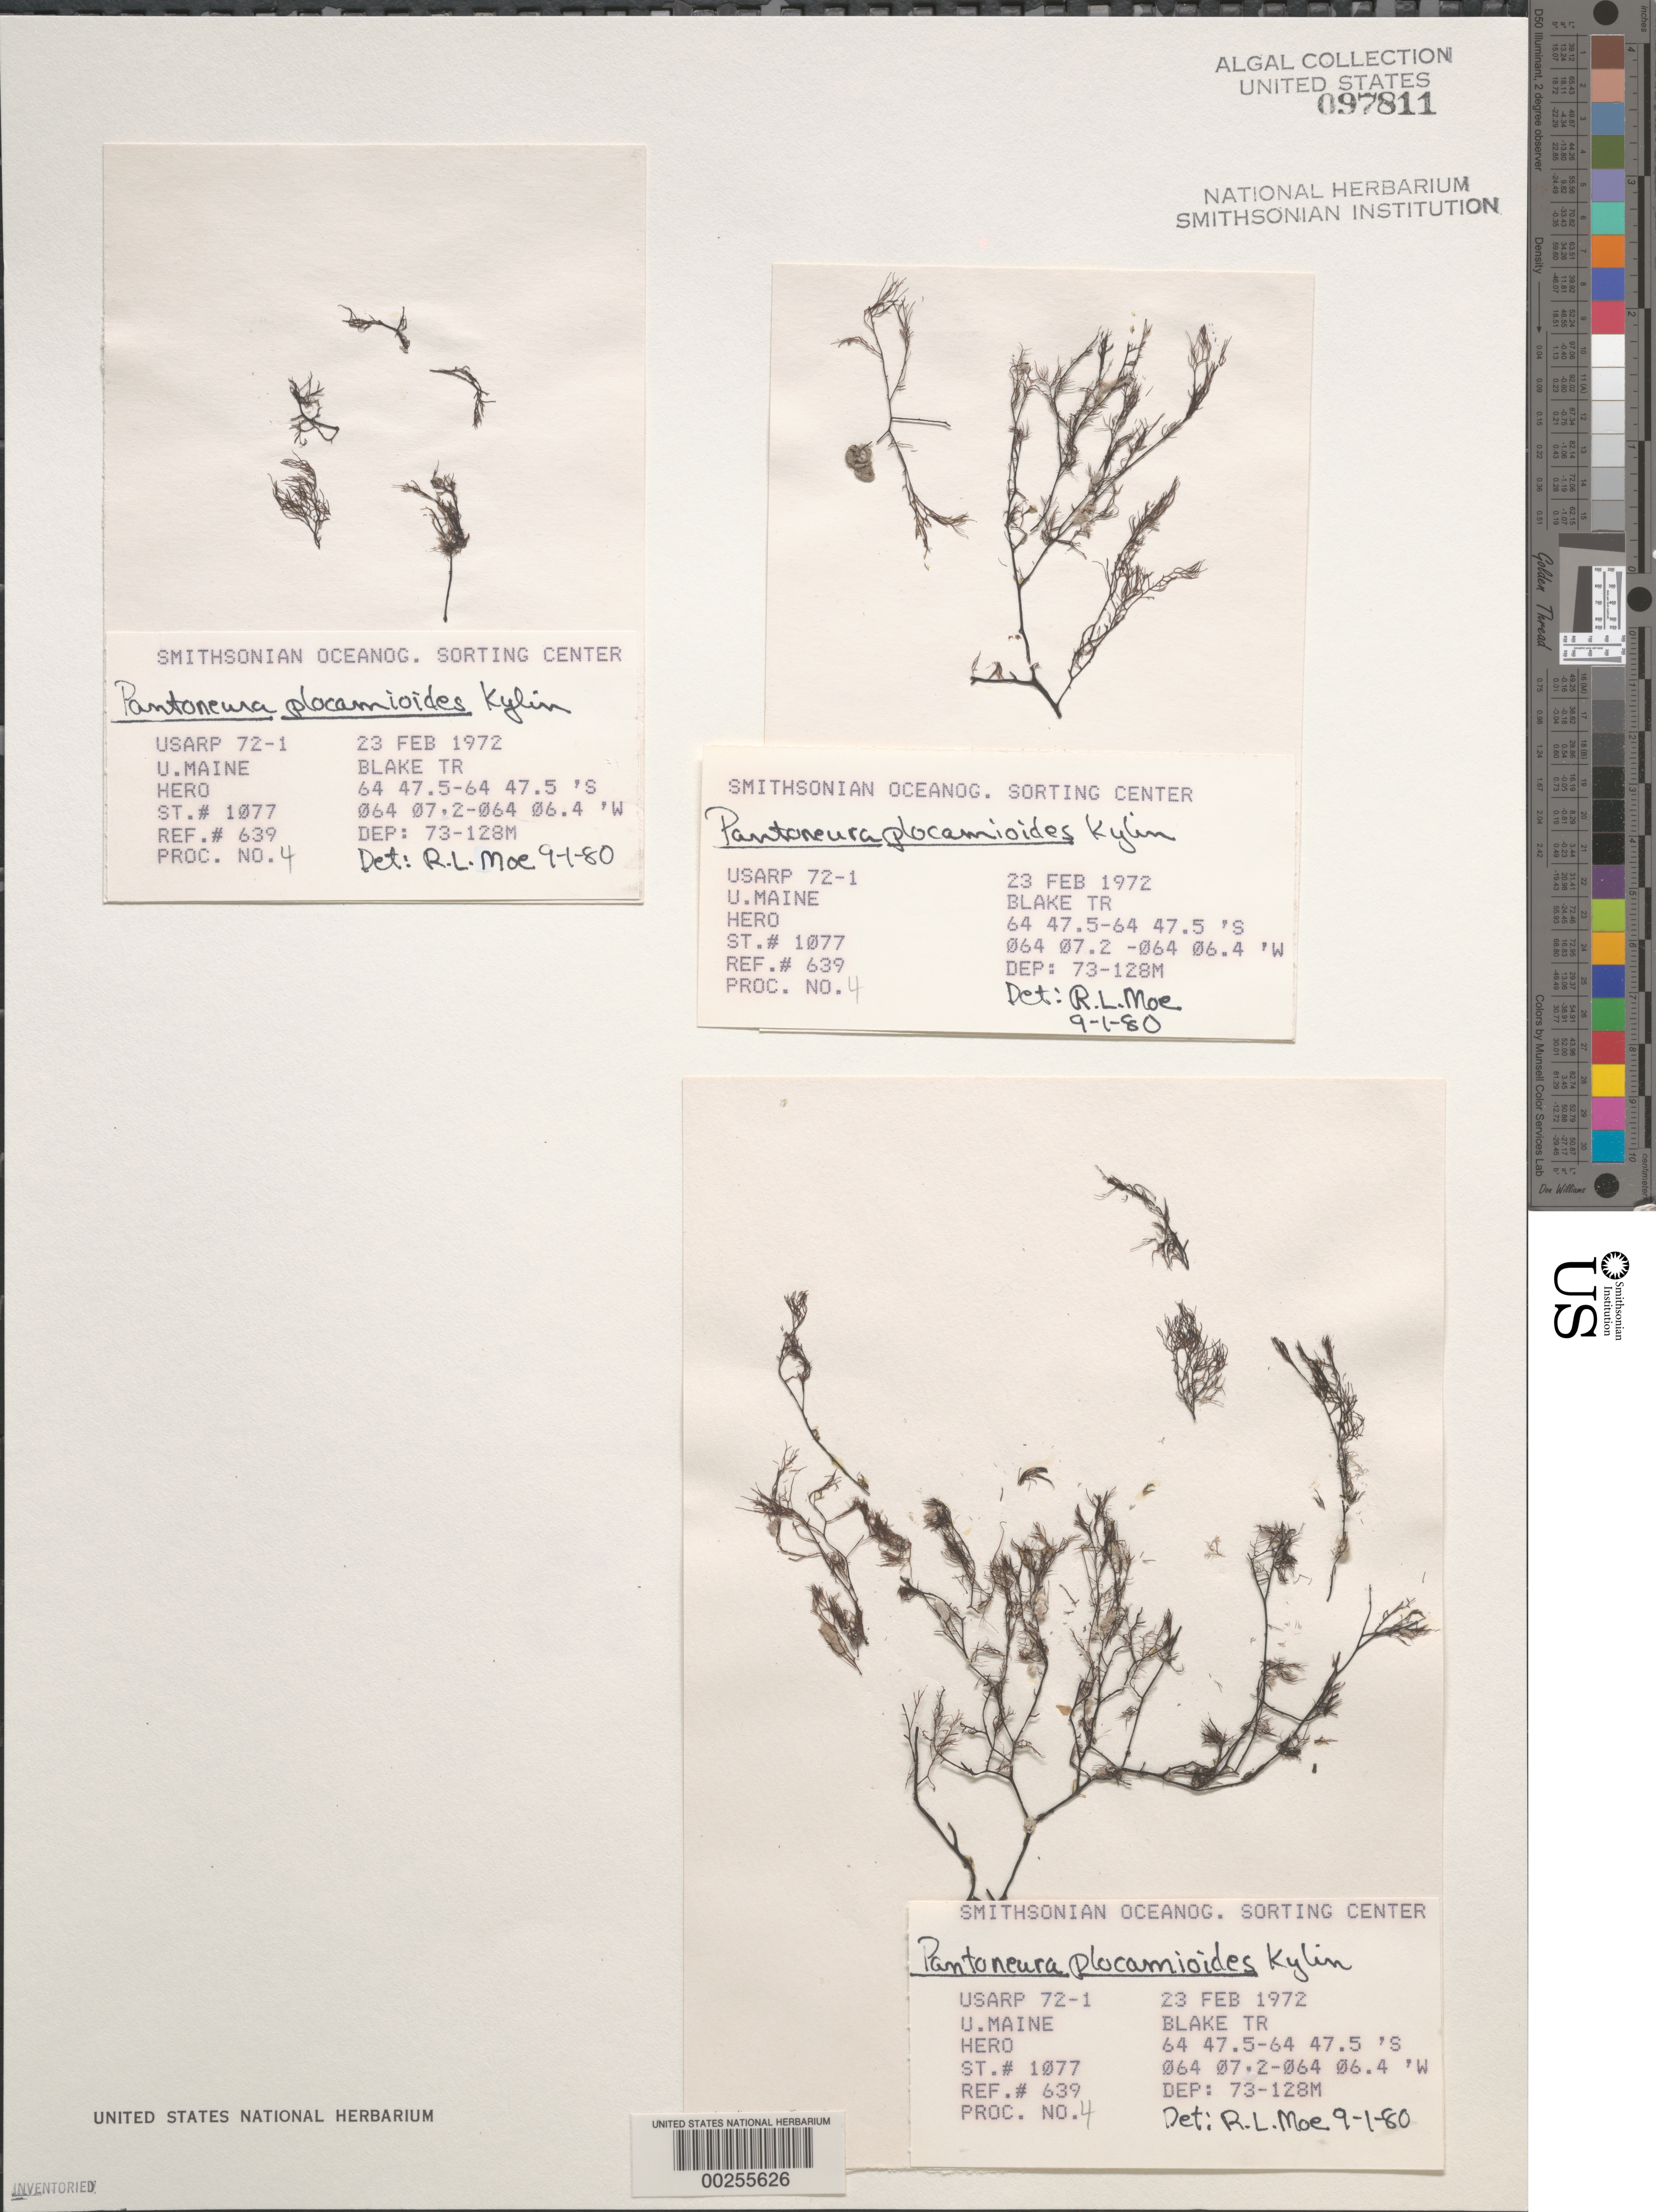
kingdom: Plantae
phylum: Rhodophyta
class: Florideophyceae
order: Ceramiales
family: Delesseriaceae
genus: Pantoneura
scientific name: Pantoneura plocamioides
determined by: Moe, R. L.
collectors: University of Maine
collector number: Station 1077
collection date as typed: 23 Feb 1972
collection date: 1972-02-23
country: Antarctica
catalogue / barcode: US 97811